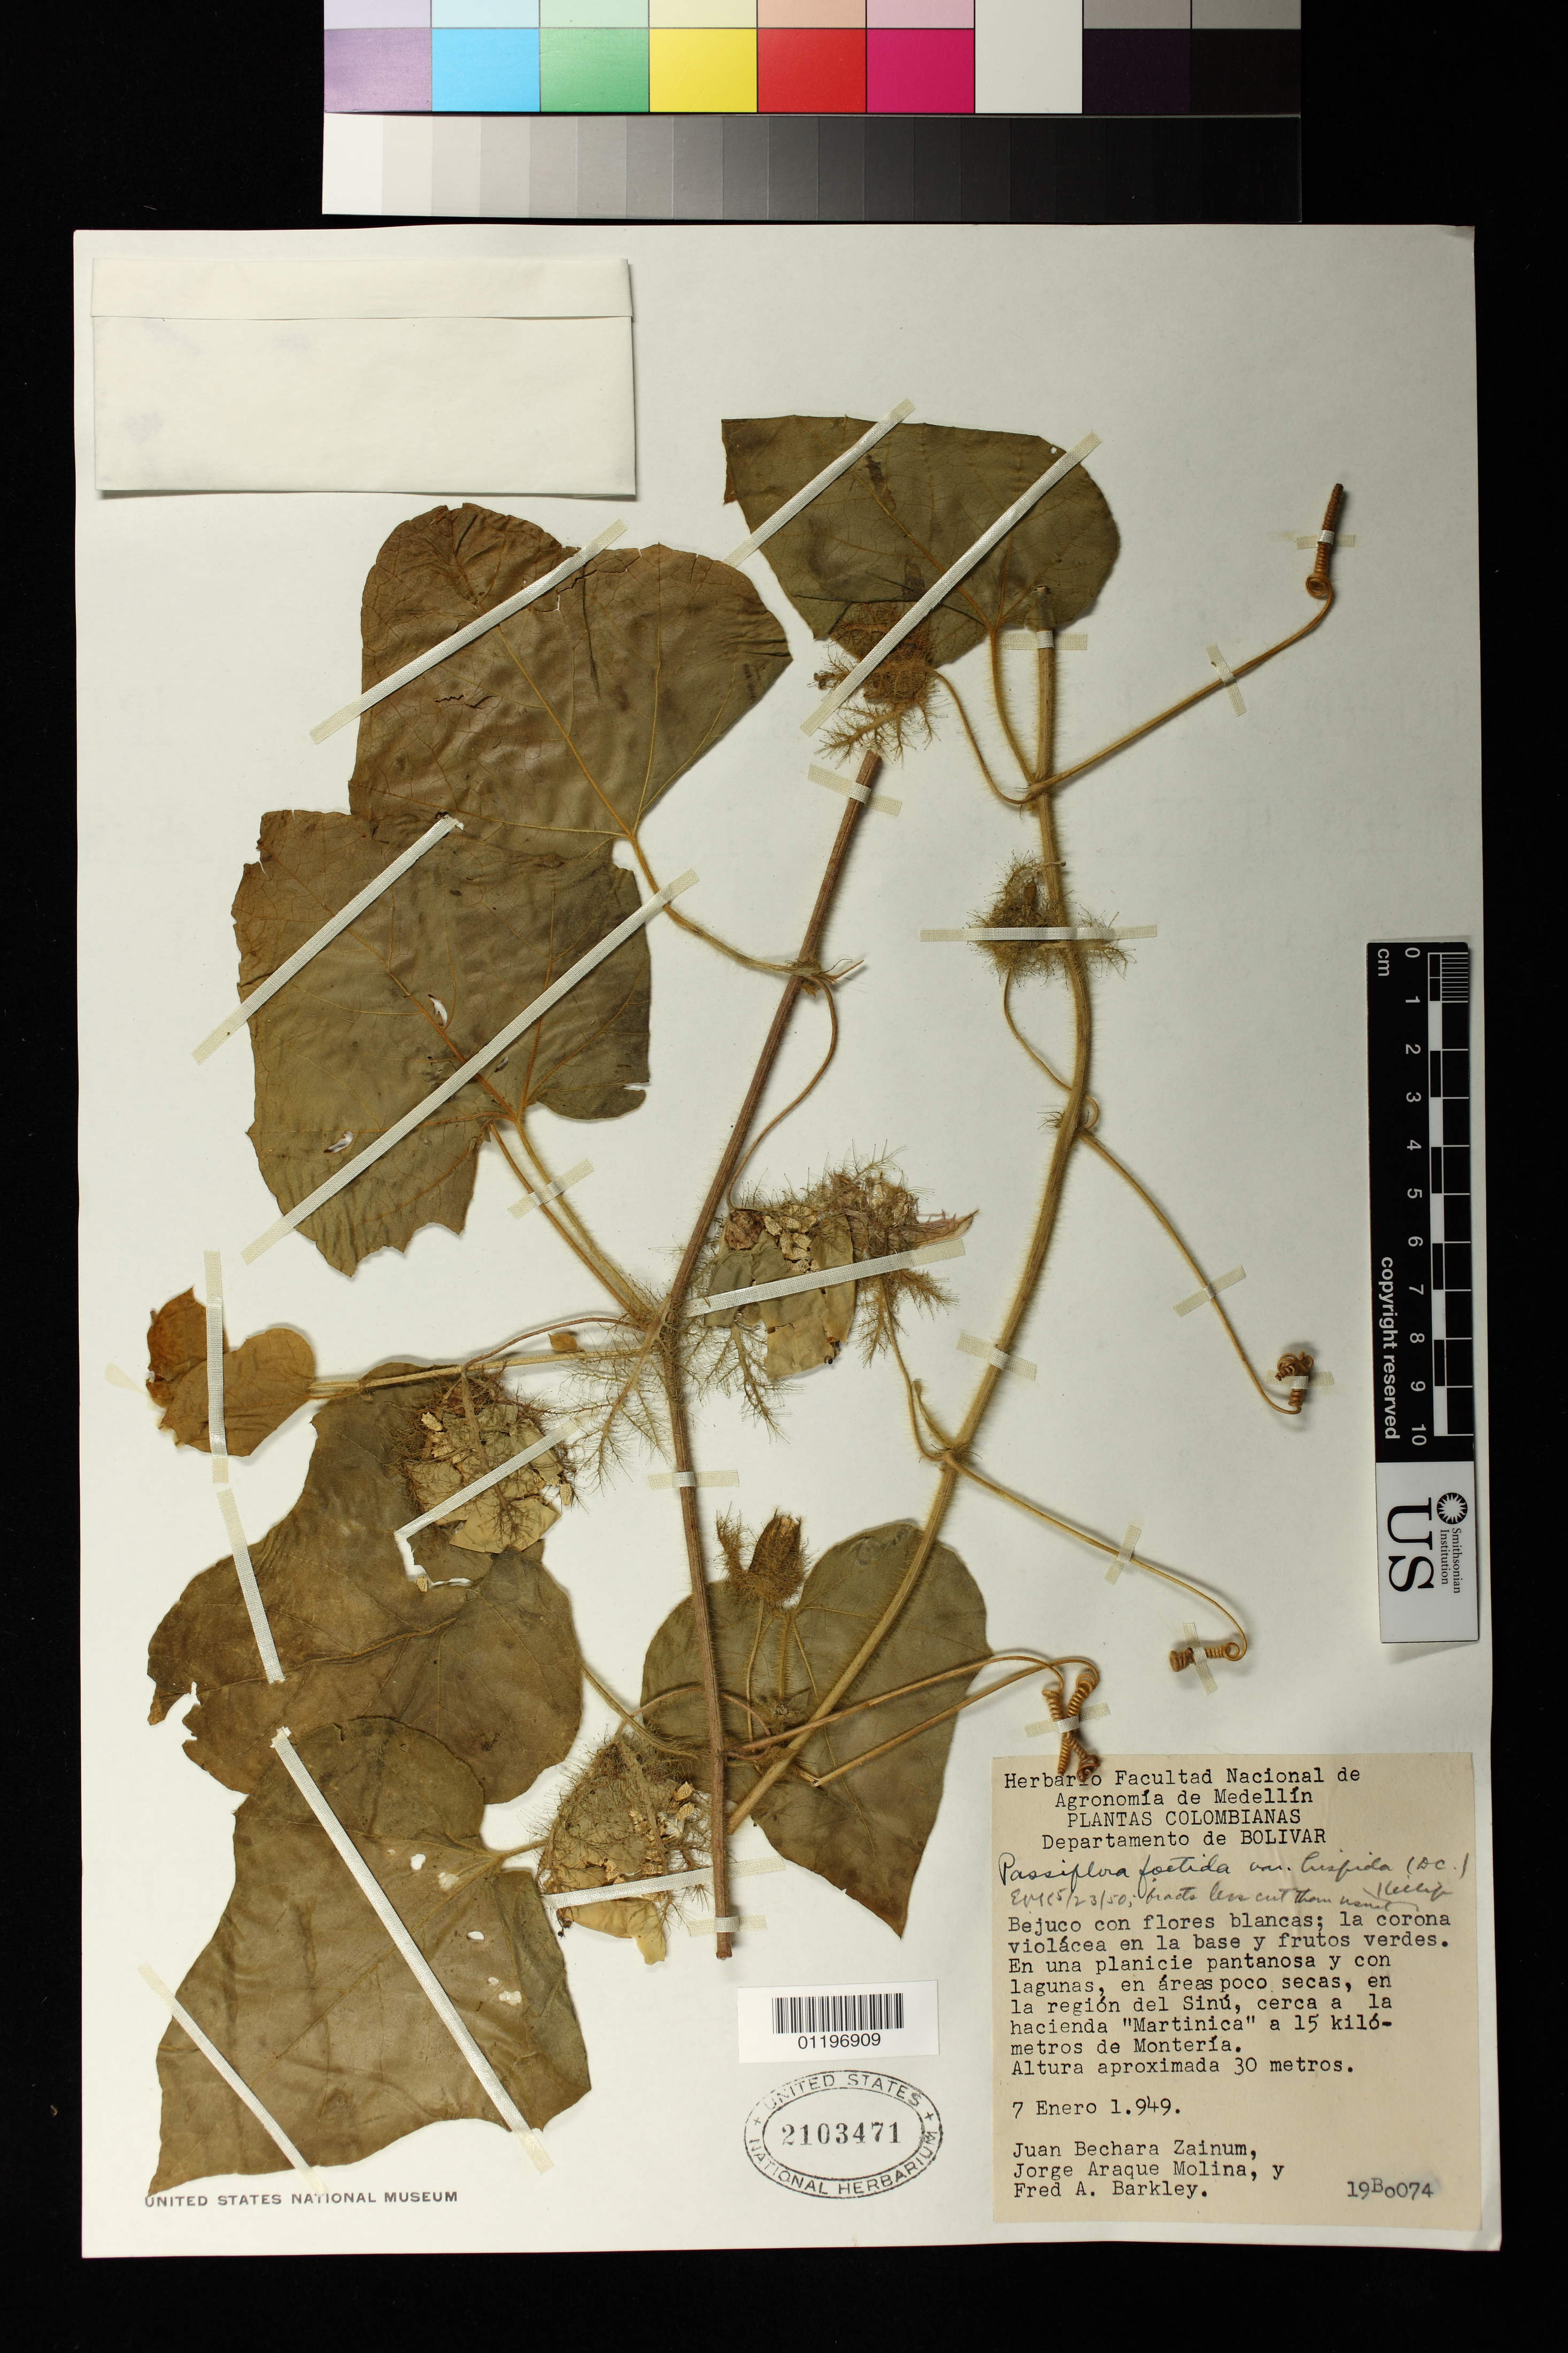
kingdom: Plantae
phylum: Tracheophyta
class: Magnoliopsida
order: Malpighiales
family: Passifloraceae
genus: Passiflora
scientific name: Passiflora foetida var. hispida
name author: (DC. ex Triana & Planch.) Killip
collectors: J. Zainúm, J. Araque Molina & F. A. Barkley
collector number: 19Bo074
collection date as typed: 07 Jan 1949 or 01 Jul 1949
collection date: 1949-01-07 or 1949-07-01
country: Colombia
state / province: Córdoba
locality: Bolivar: región del Sinú, cerca a la hacienda "Martinica" a 15 kilómetros de Montería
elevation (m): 30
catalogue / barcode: US 2103471